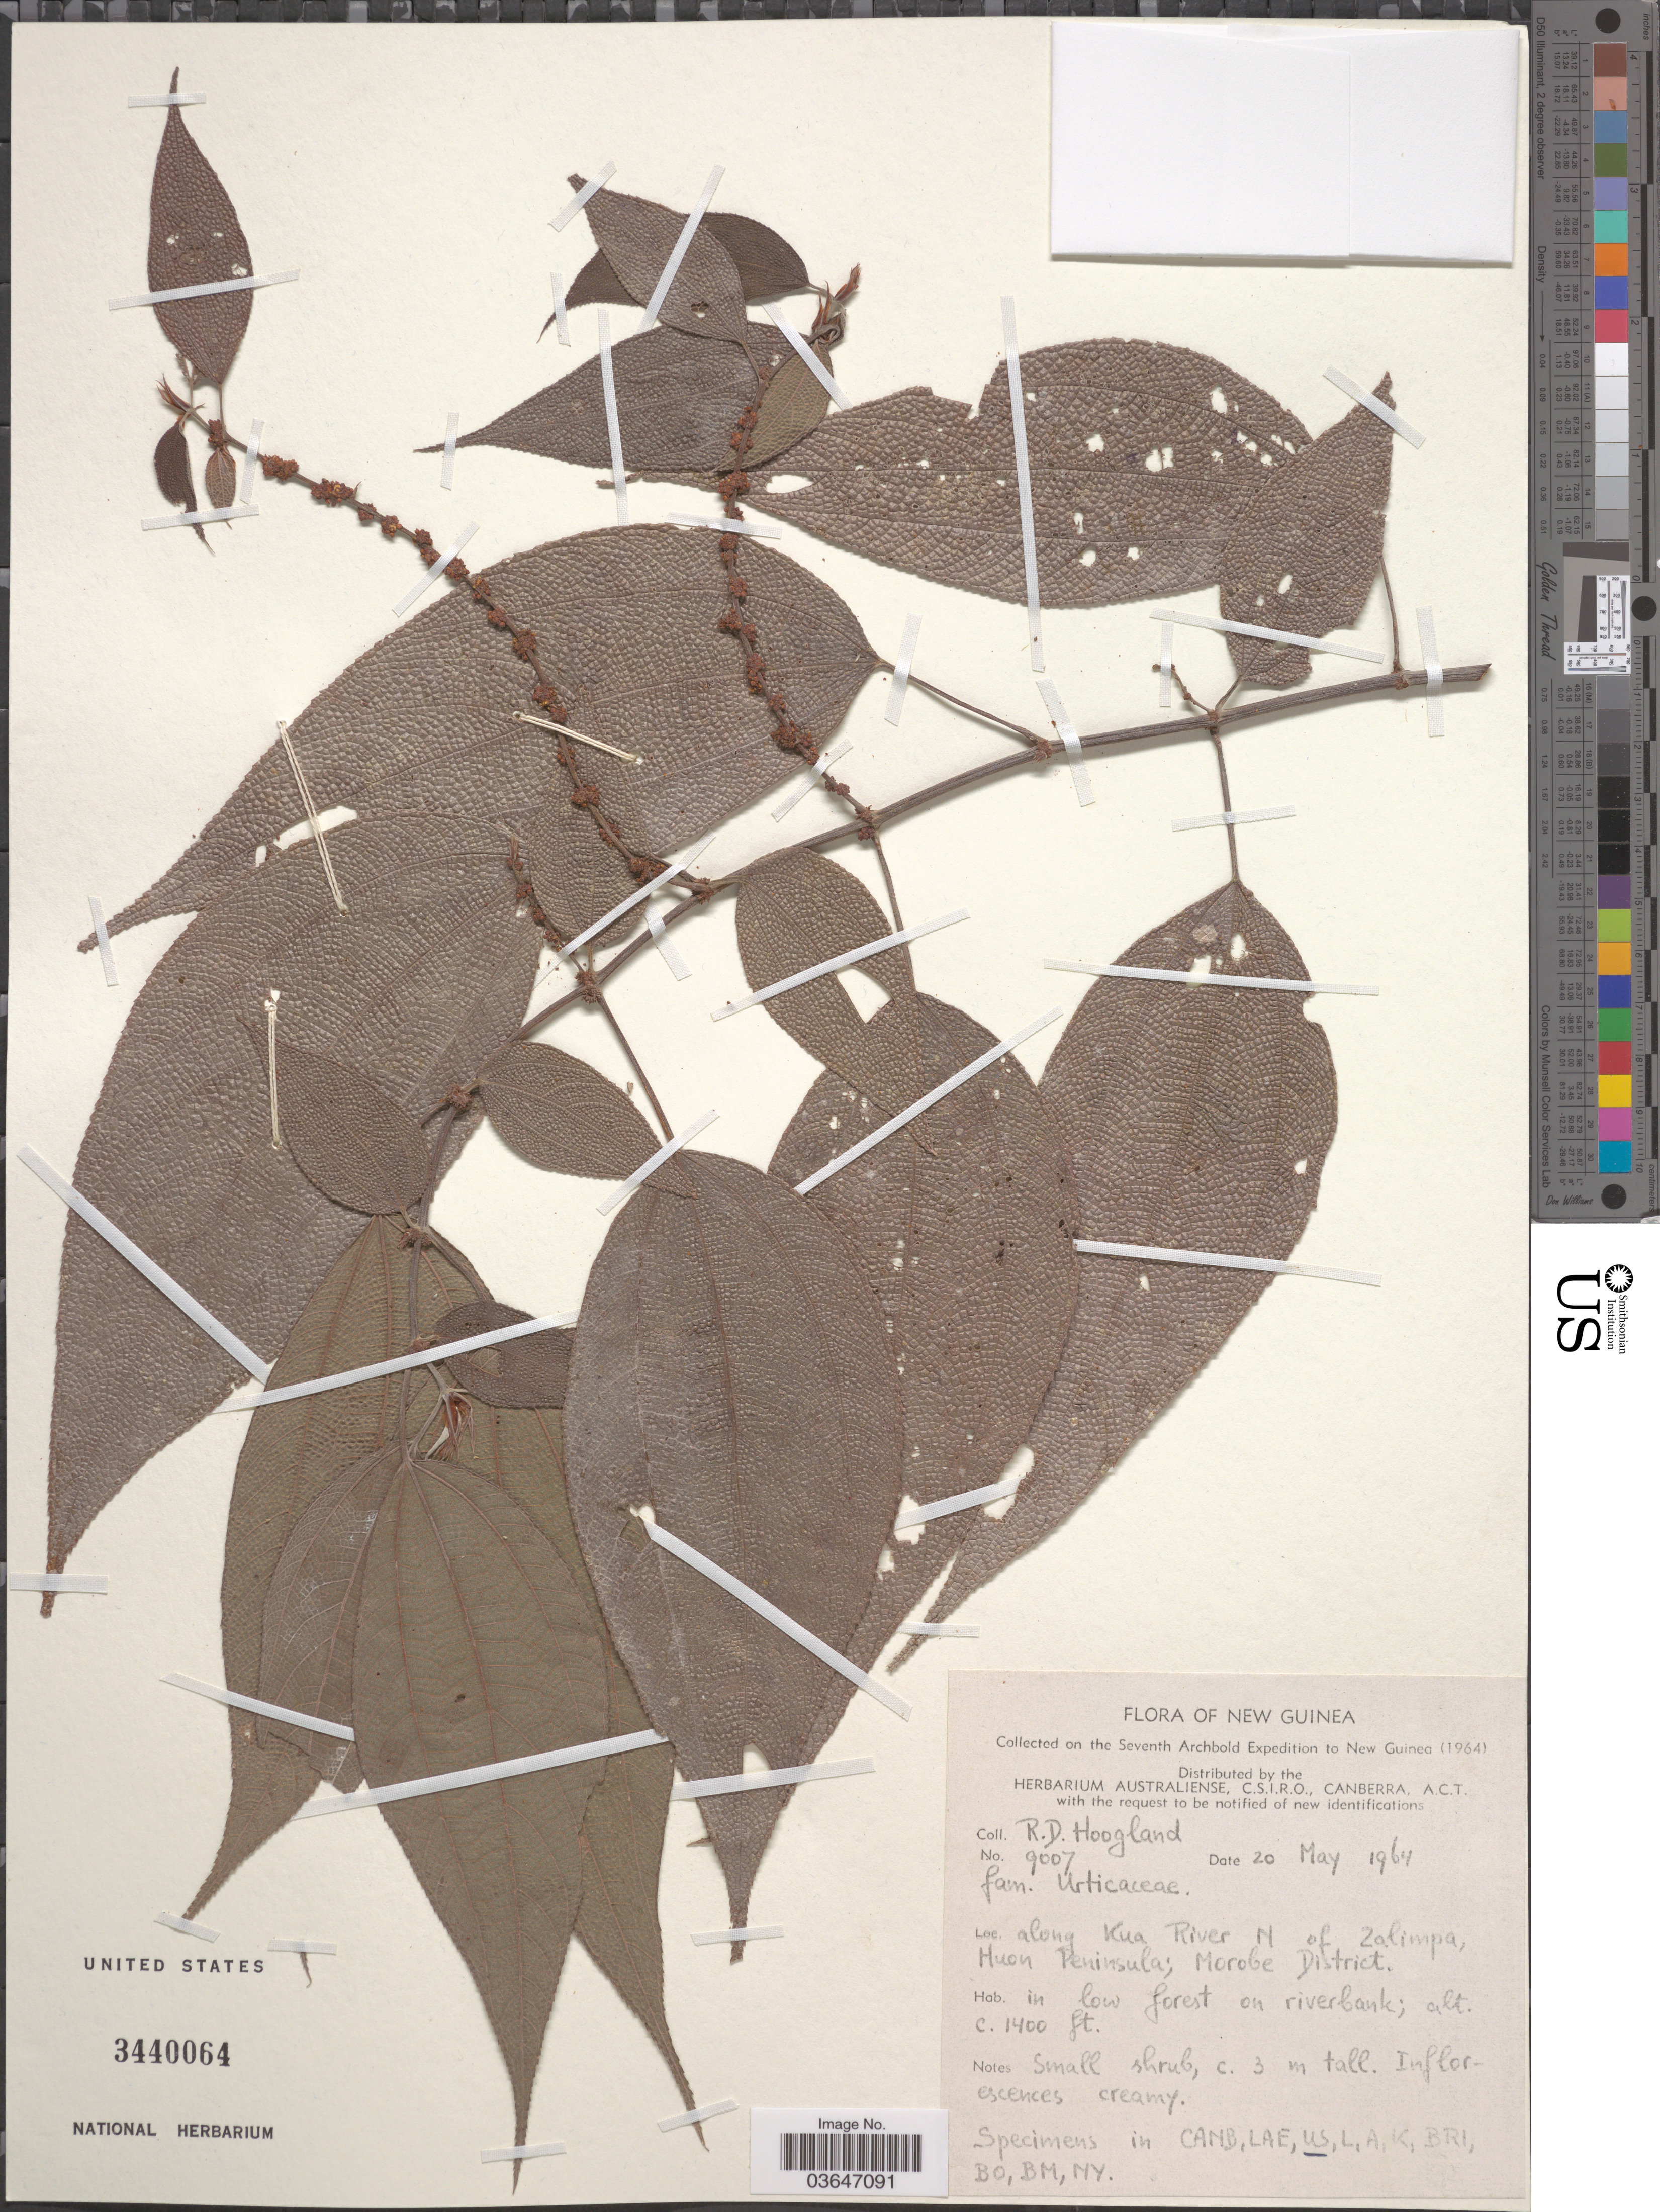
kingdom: Plantae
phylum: Tracheophyta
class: Magnoliopsida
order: Proteales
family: Proteaceae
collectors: R. D. Hoogland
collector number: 9007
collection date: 1964-05-20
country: Papua New Guinea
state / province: Morobe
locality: New Guinea. Along Kua River N of Zalimpa, Huon Peninsula; Morobe District.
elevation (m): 427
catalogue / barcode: US 3440064